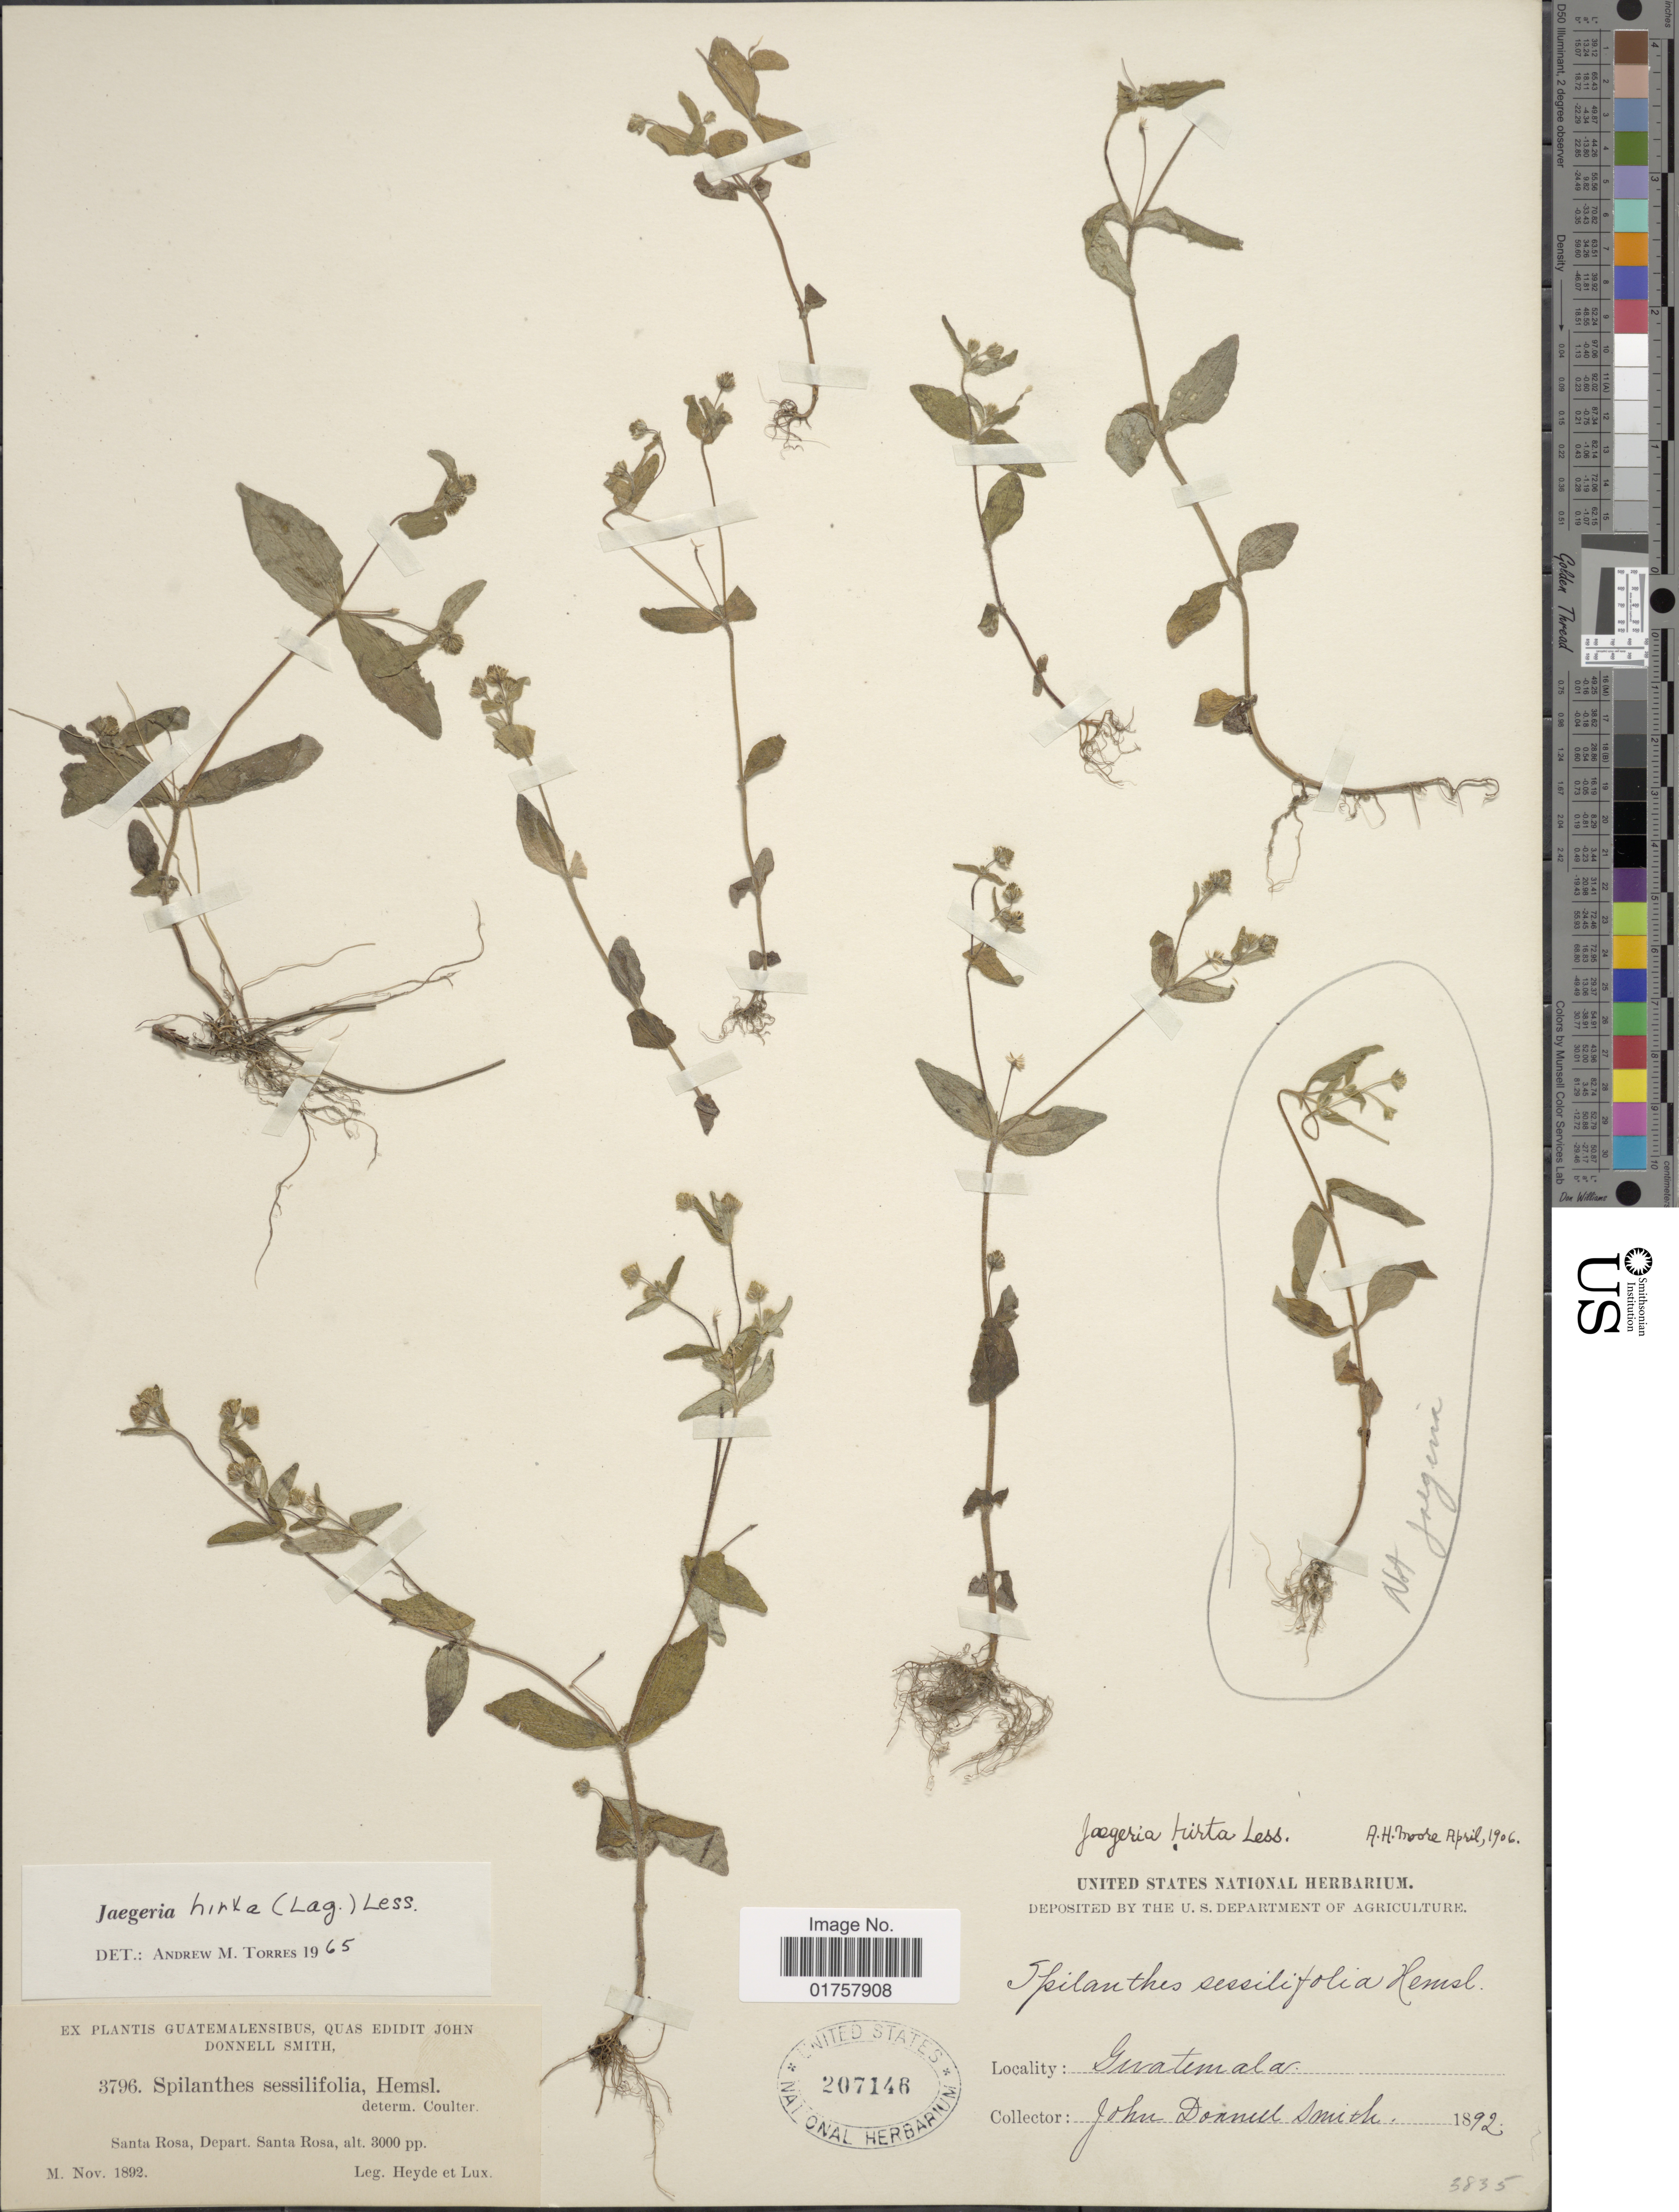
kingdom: Plantae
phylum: Tracheophyta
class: Magnoliopsida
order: Asterales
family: Asteraceae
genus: Jaegeria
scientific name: Jaegeria hirta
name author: (Lag.) Less.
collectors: Heyde, Lux & J. Donnell Smith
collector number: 3796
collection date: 1892-11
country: Guatemala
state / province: Santa Rosa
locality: Santa Rosa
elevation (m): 914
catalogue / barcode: US 201746